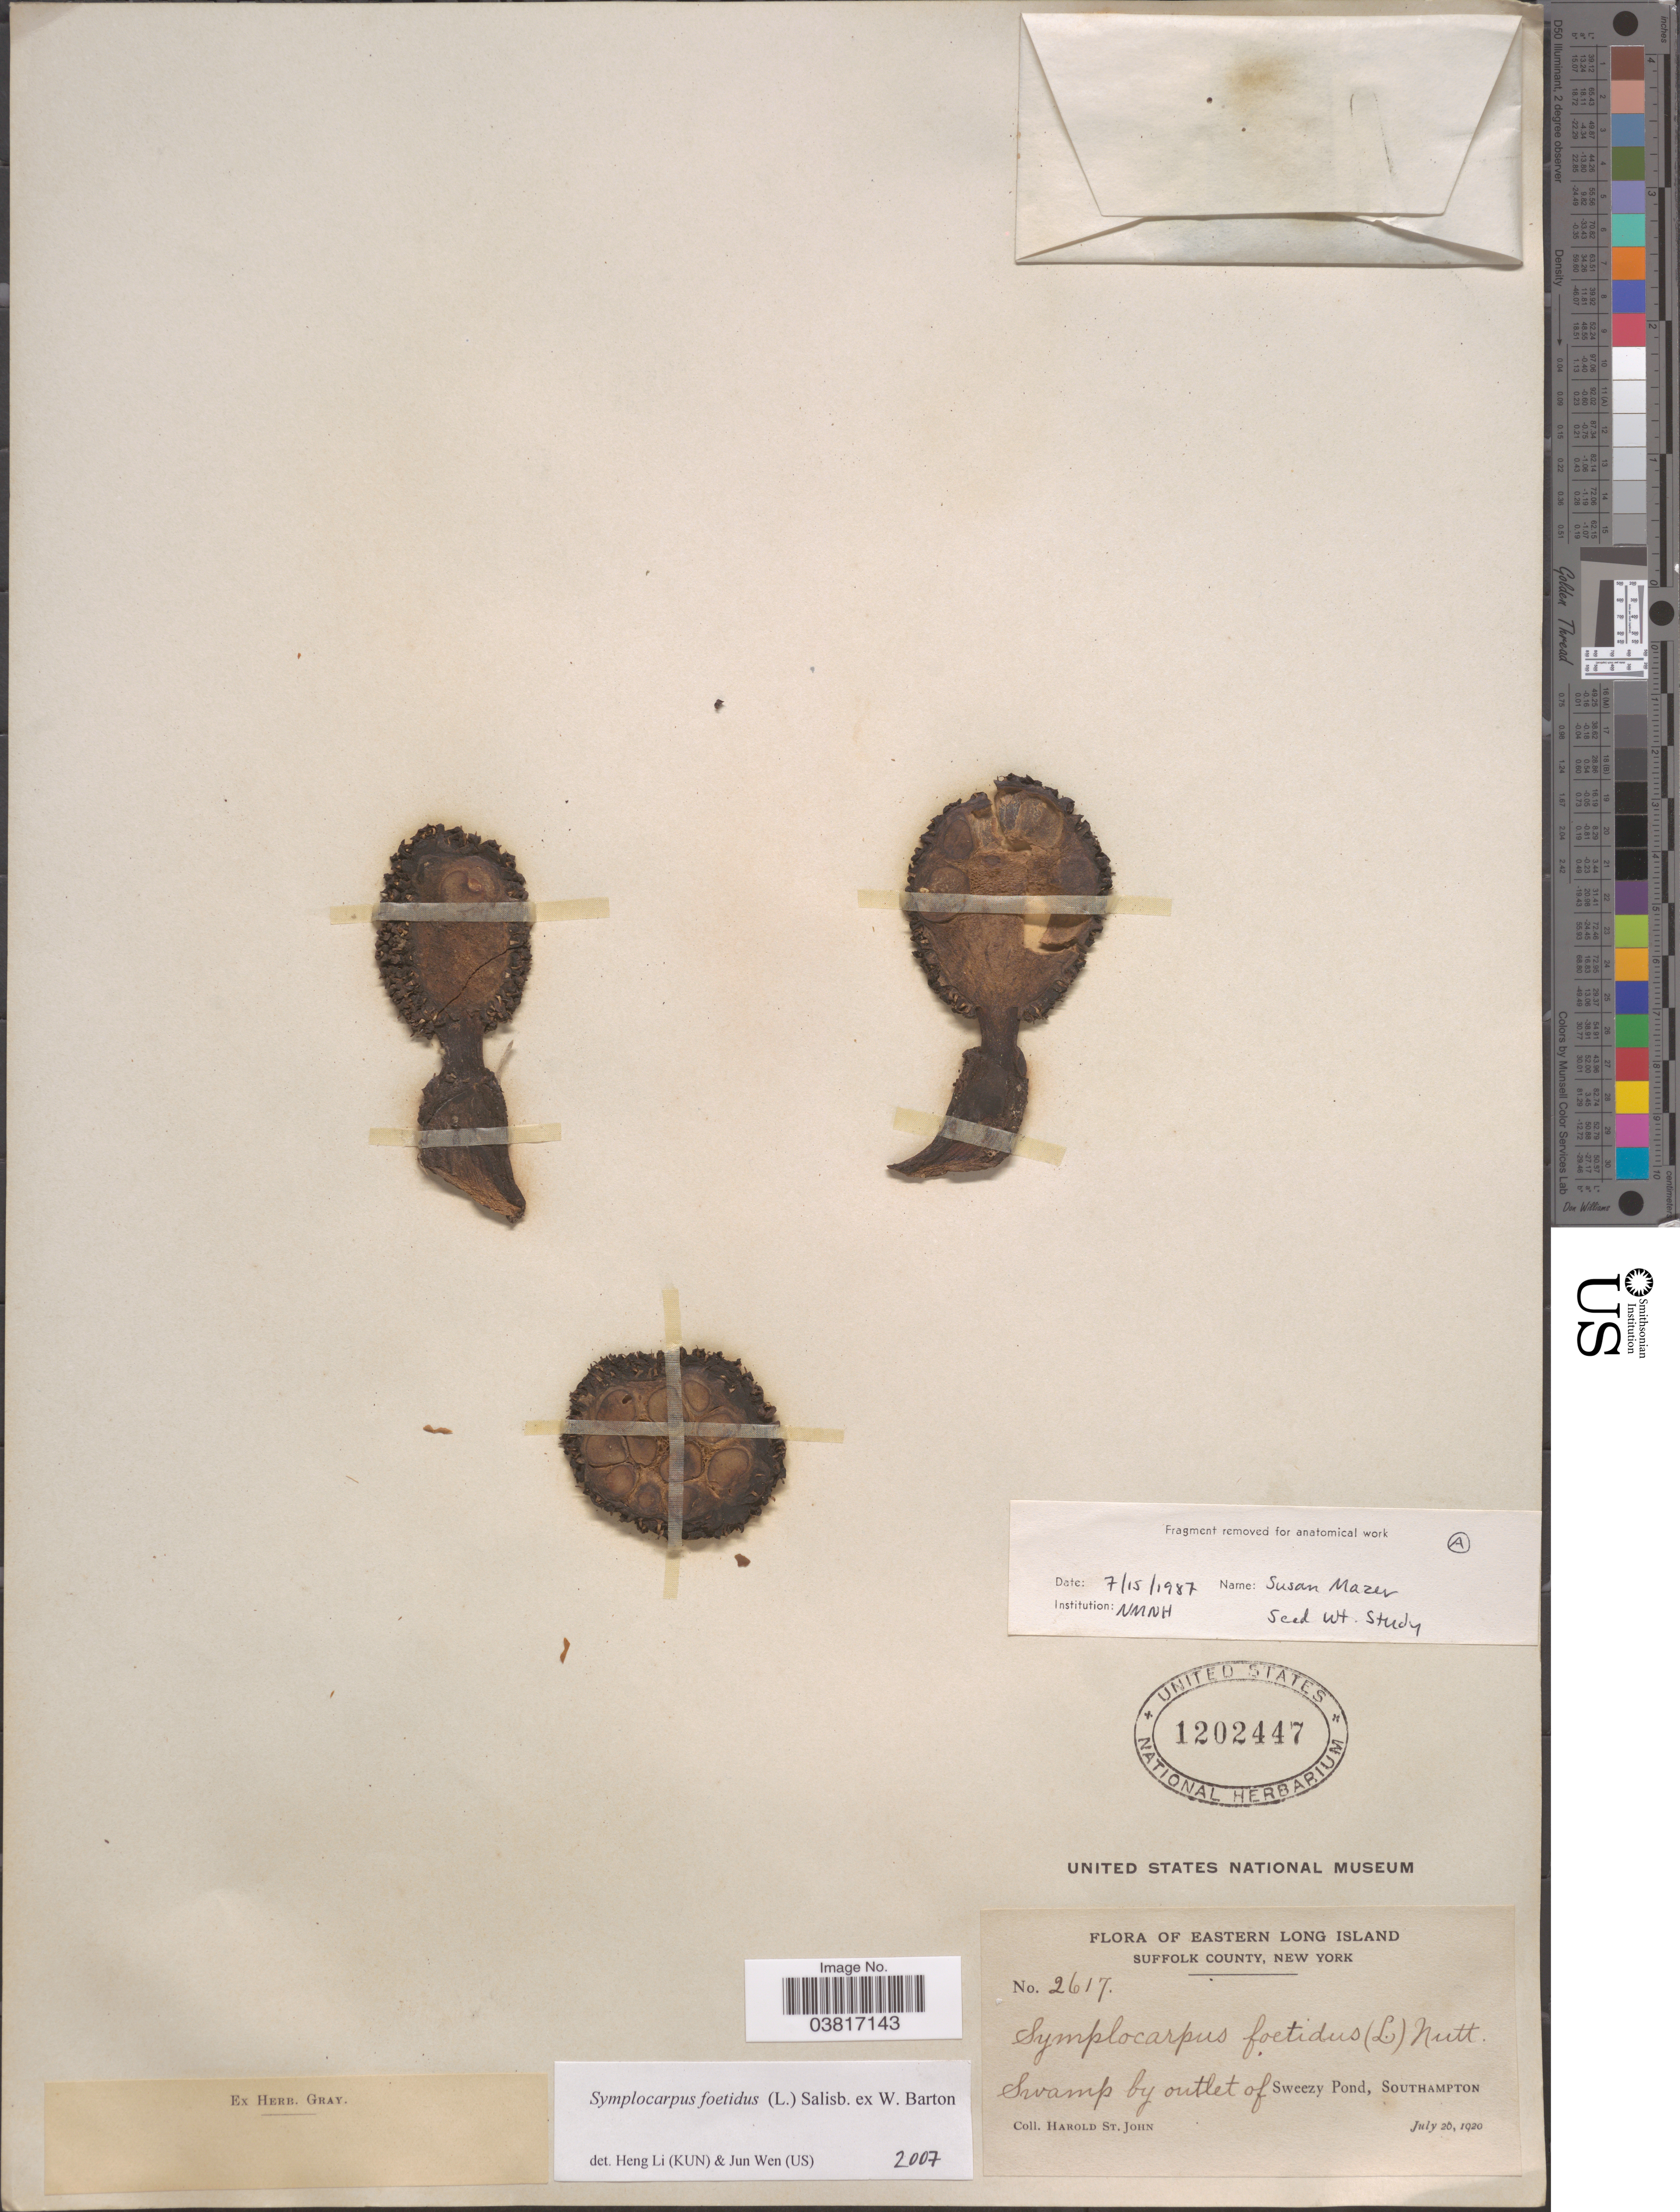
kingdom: Plantae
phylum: Tracheophyta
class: Liliopsida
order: Alismatales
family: Araceae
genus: Symplocarpus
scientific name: Symplocarpus foetidus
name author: (L.) W. Salisb. ex W.P.C. Barton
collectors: H. St. John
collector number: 2617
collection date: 1920-07-20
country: United States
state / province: New York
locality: Eastern Long Island. Suffolk County. Swamp by outlet of Sweezy Pond, Southampton.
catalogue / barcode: US 1202447